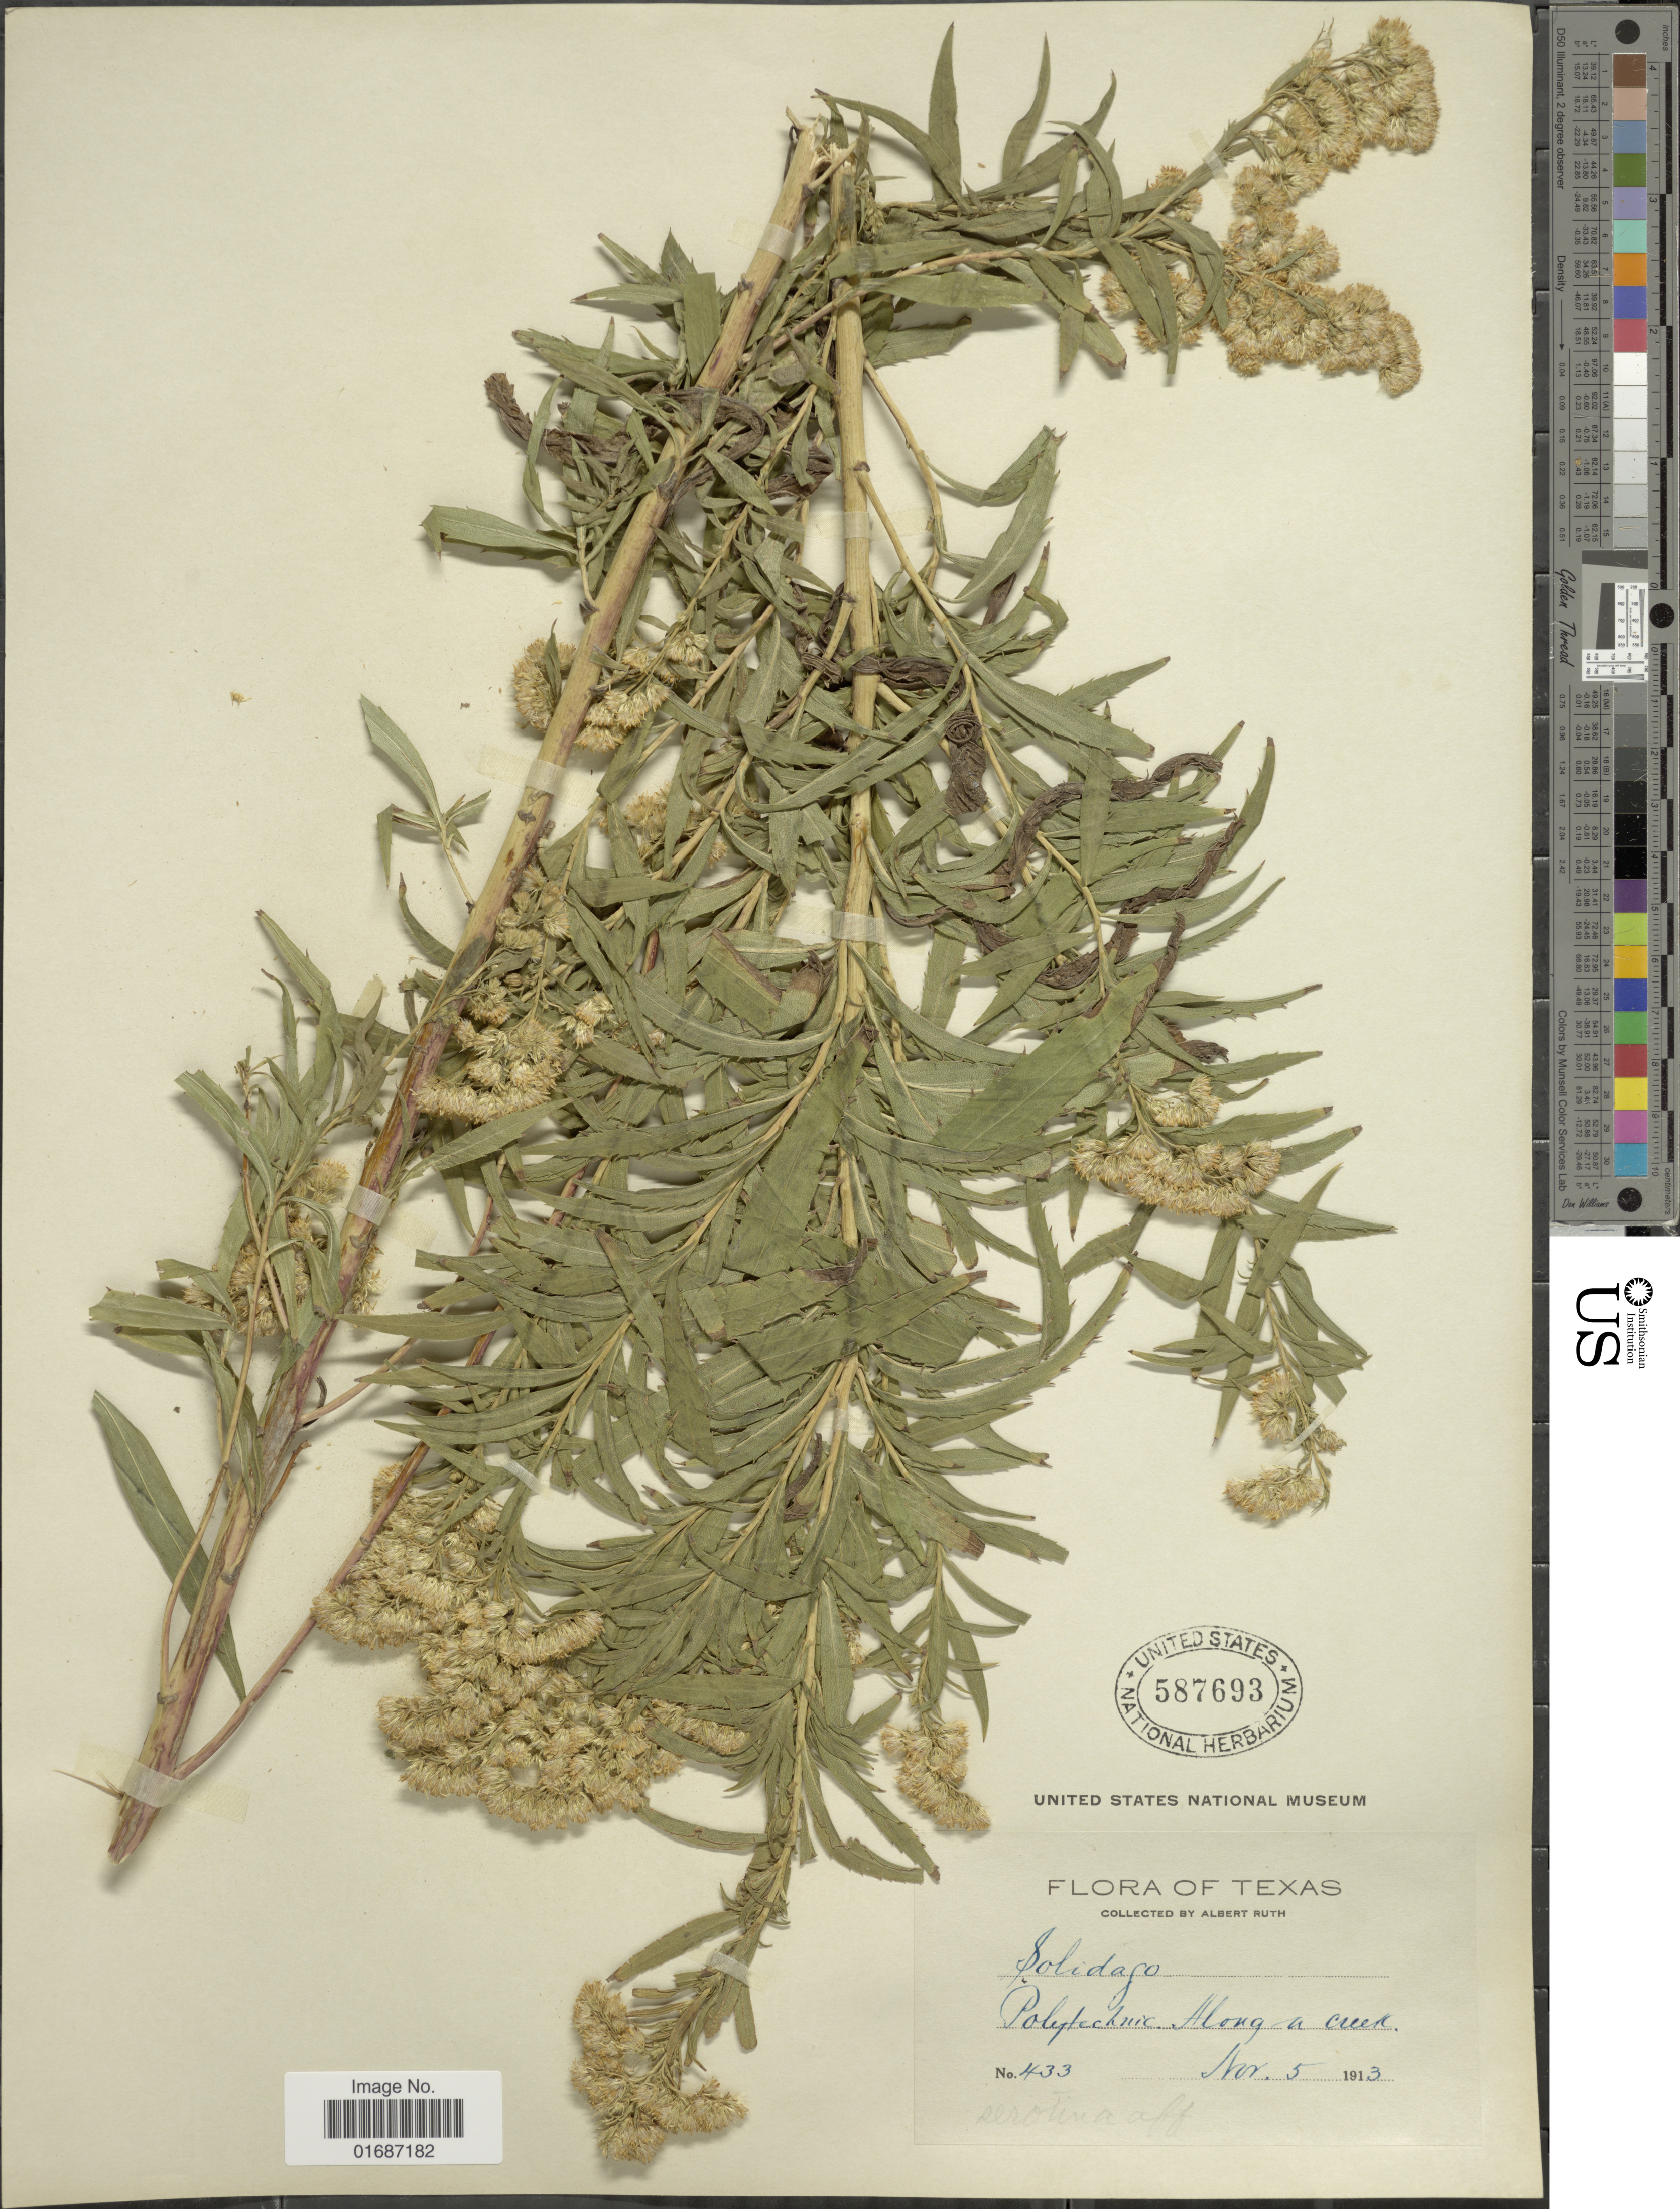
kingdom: Plantae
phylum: Tracheophyta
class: Magnoliopsida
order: Asterales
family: Asteraceae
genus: Solidago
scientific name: Solidago gigantea var. leiophylla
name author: Fernald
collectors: A. Ruth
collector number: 433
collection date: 1913-11-05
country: United States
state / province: Texas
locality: Polytechnic. Along a Creek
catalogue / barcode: US 587693